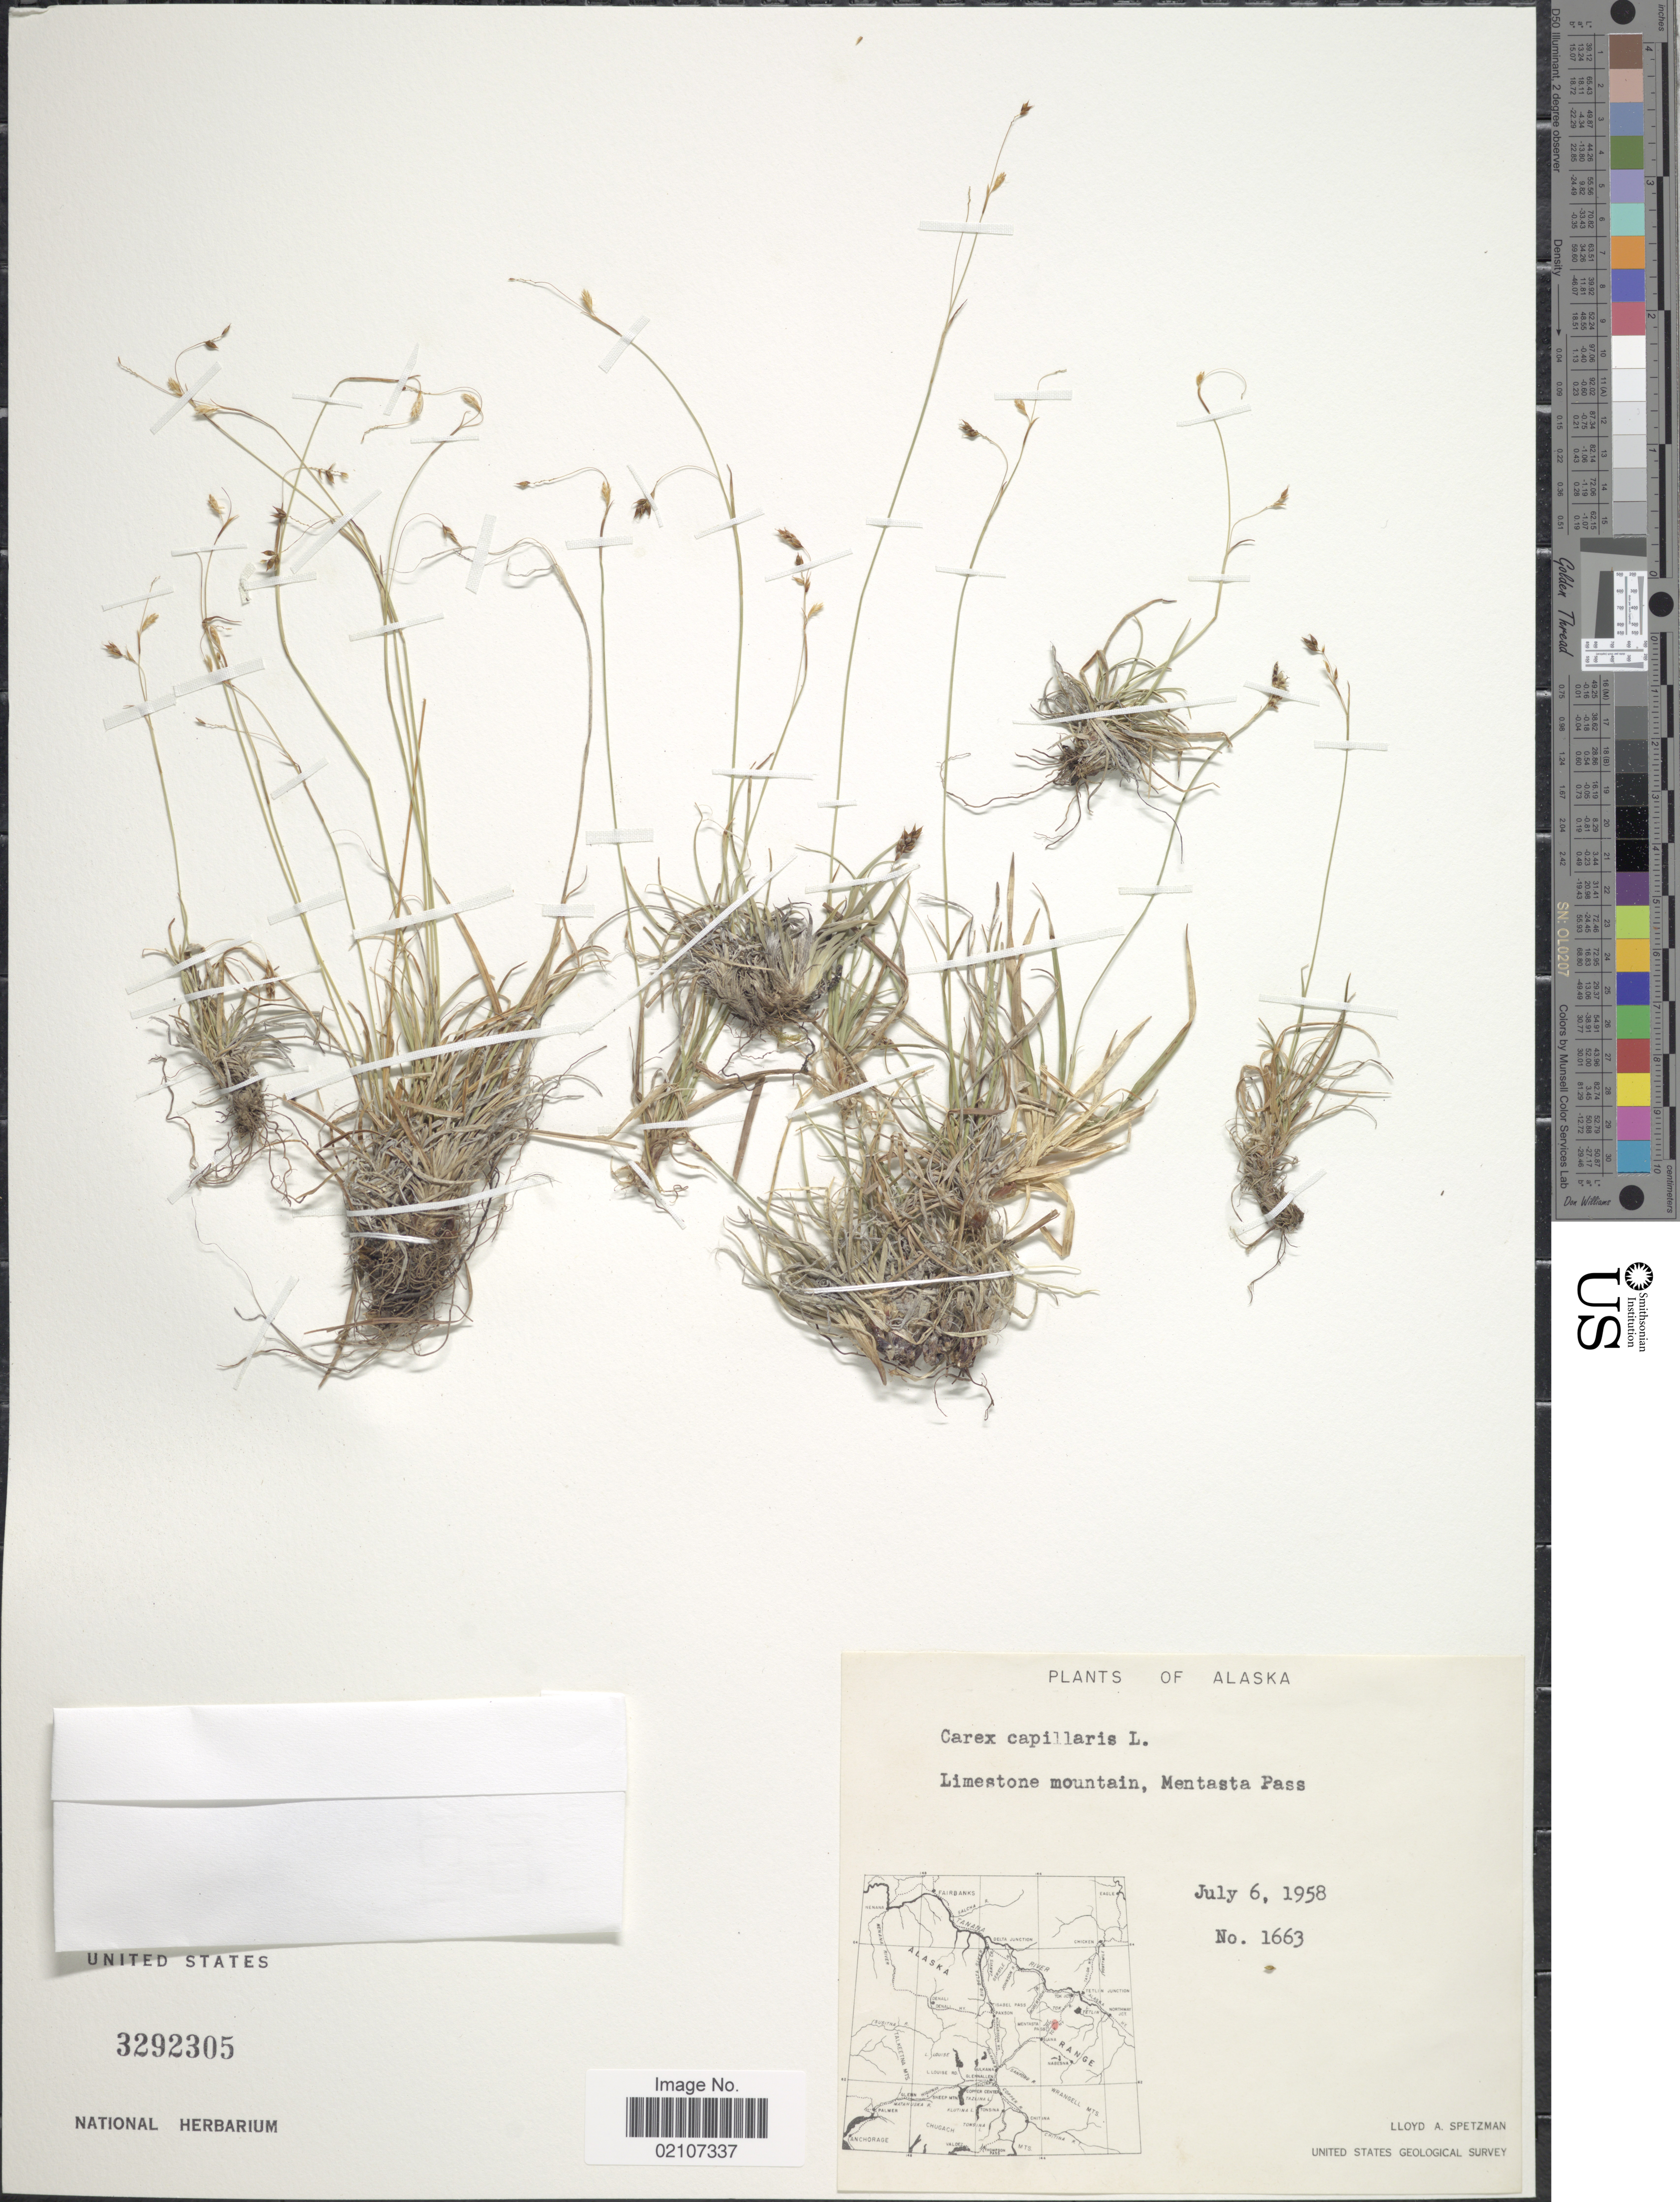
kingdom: Plantae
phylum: Tracheophyta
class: Liliopsida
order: Poales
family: Cyperaceae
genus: Carex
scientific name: Carex capillaris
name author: L.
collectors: L. Spetzman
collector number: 1663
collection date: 1958-07-06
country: United States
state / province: Alaska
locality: Limestone Mountain, Mentasta Pass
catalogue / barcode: US 3292305